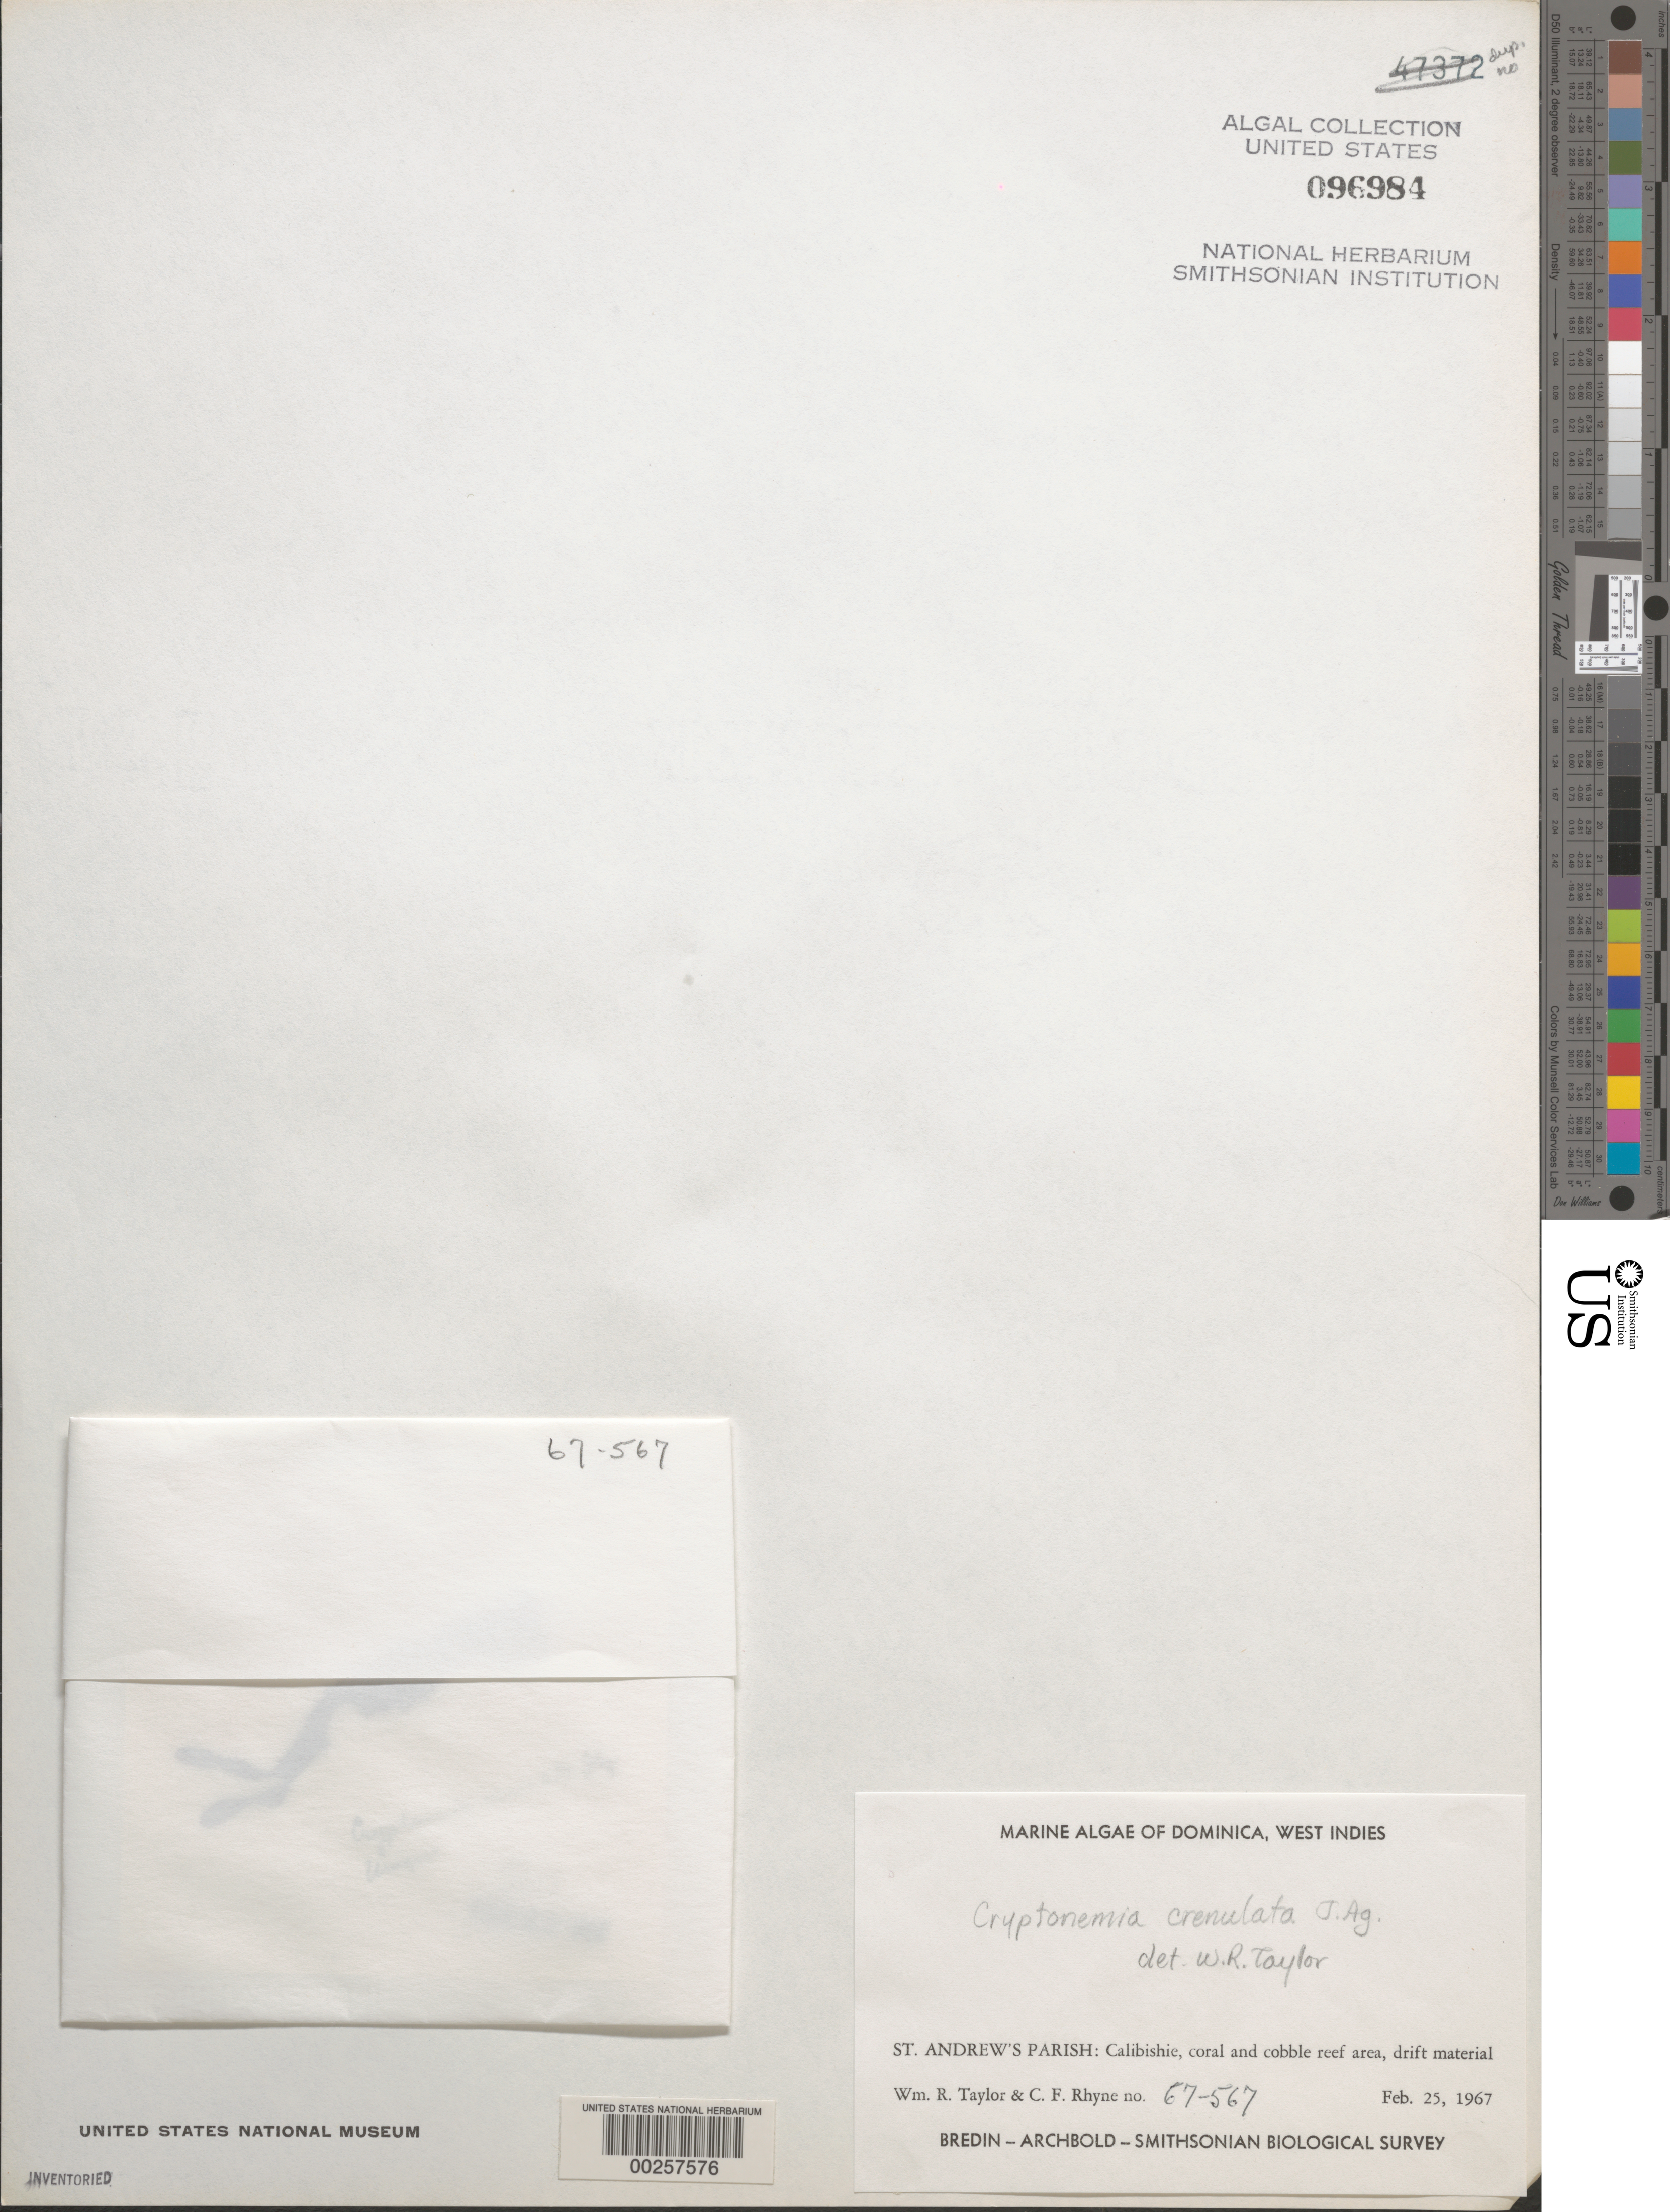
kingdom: Plantae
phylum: Rhodophyta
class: Florideophyceae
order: Halymeniales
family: Halymeniaceae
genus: Cryptonemia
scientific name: Cryptonemia crenulata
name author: (J. Agardh) J. Agardh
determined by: Taylor, William R.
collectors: W. R. Taylor & C. Rhyne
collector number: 67-567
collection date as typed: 25 Feb 1967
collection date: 1967-02-25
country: Dominica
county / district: St. Andrew's Parish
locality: Calibishie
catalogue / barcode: US 96984